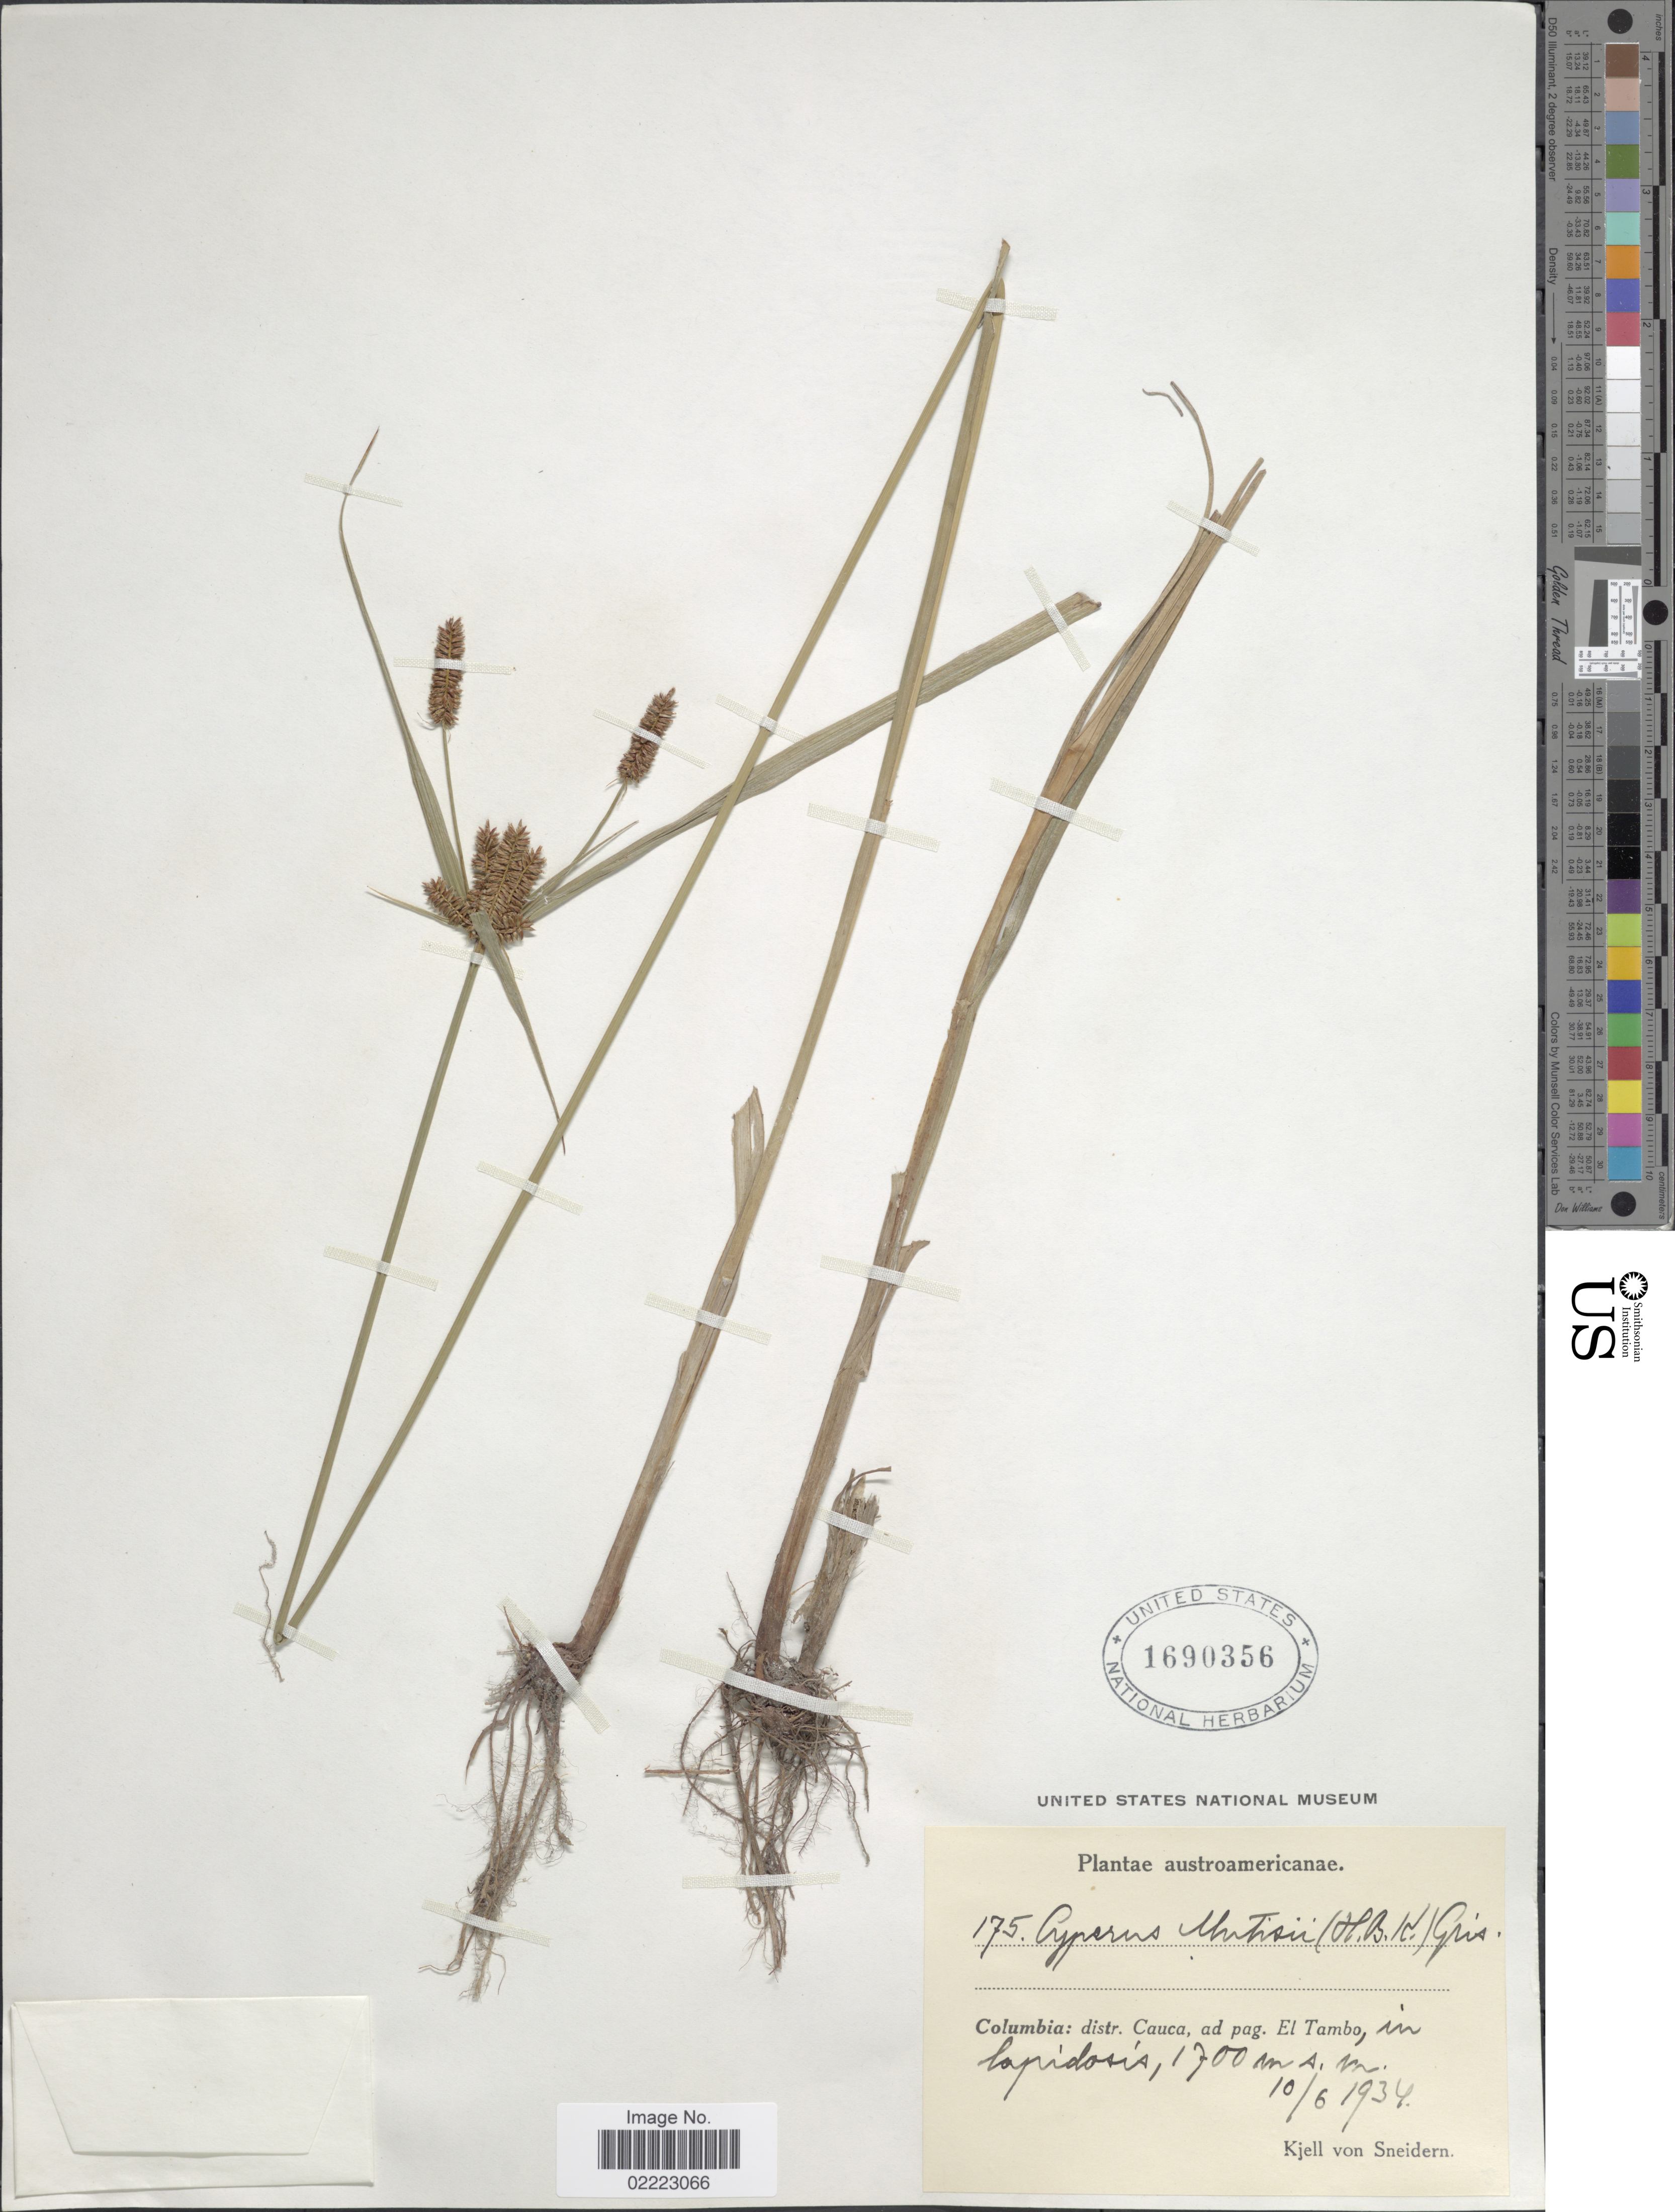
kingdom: Plantae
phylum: Tracheophyta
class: Liliopsida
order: Poales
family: Cyperaceae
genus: Cyperus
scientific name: Cyperus mutisii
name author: (Kunth) Andersson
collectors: K. von Sneidern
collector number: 175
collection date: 1934-06-10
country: Colombia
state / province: Cauca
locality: Distr. Cauca, ad pag. El Tambo, in lapidosis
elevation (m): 1700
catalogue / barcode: US 1690356